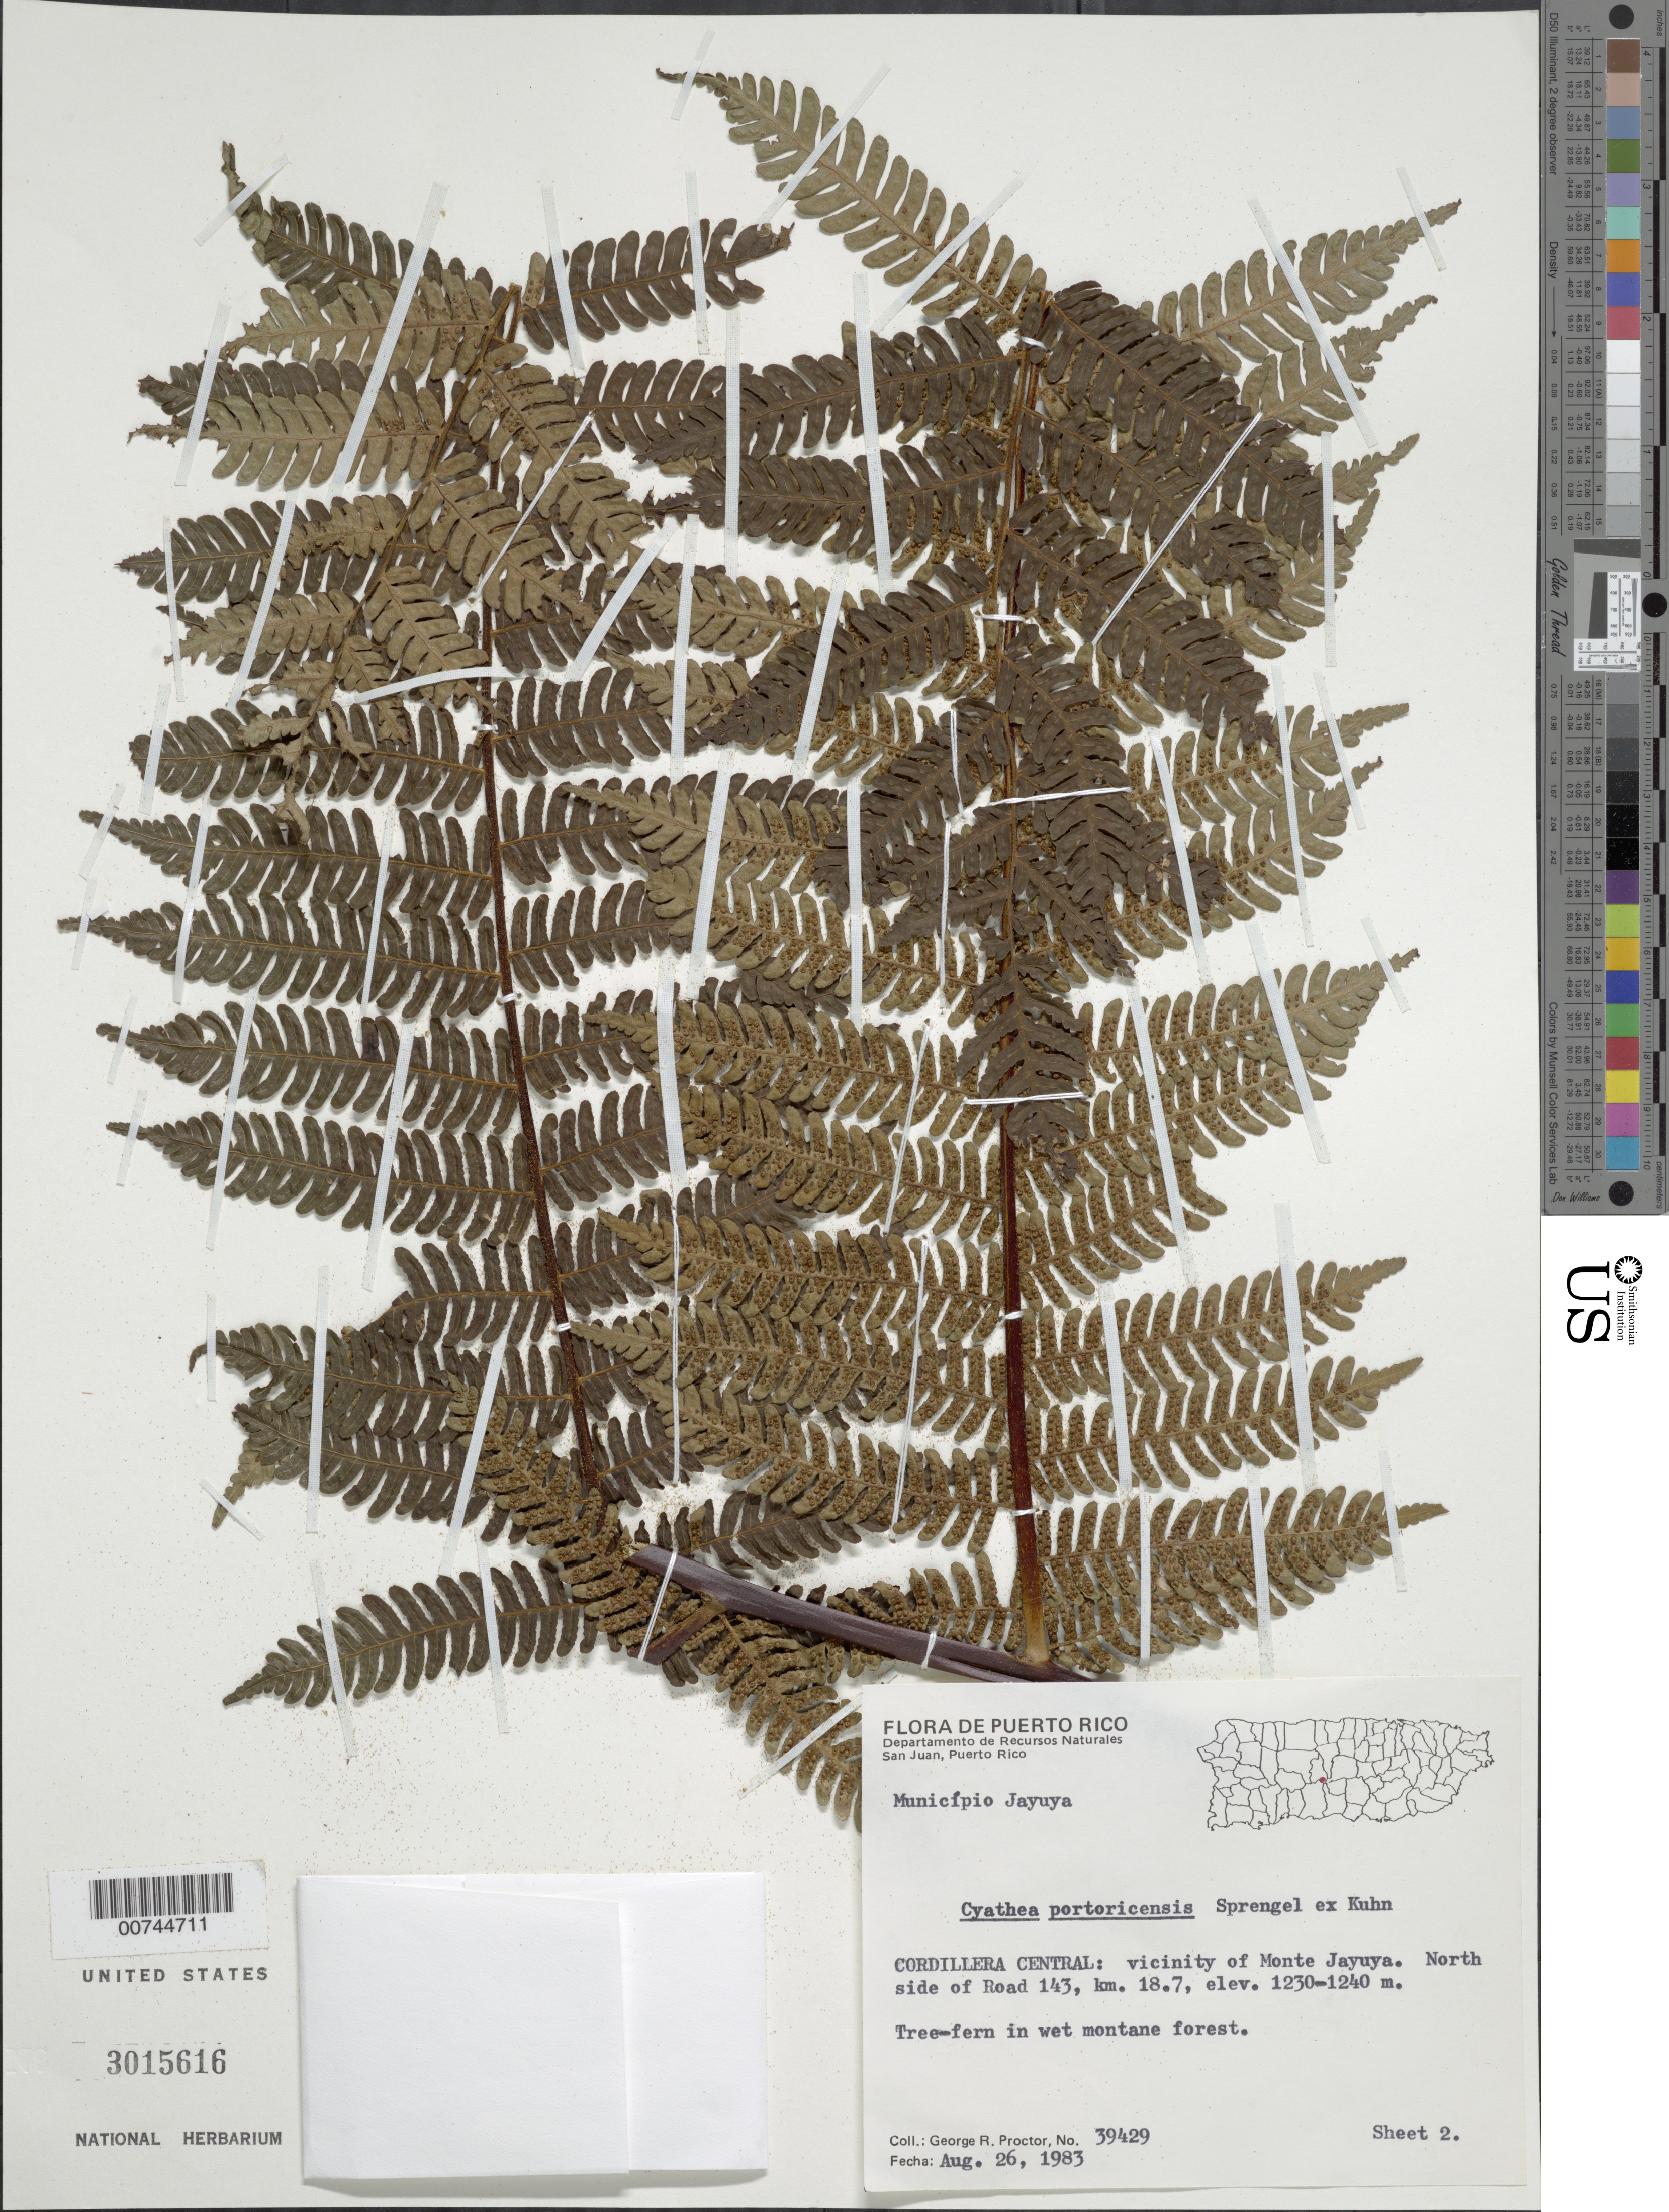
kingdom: Plantae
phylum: Tracheophyta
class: Polypodiopsida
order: Cyatheales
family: Cyatheaceae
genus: Alsophila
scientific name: Alsophila portoricensis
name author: (Spreng. ex Kuhn) D.S. Conant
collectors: G. R. Proctor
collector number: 39429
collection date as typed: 26 Aug 1983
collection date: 1983-08-26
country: Puerto Rico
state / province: Jayuya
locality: Cordillera Central: vicinity of Monte Jayuya. North side of Road 143, km 18.7. Municipio de Jayuya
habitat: Tree-fern in wet montane forest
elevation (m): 1230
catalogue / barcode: US 3015616